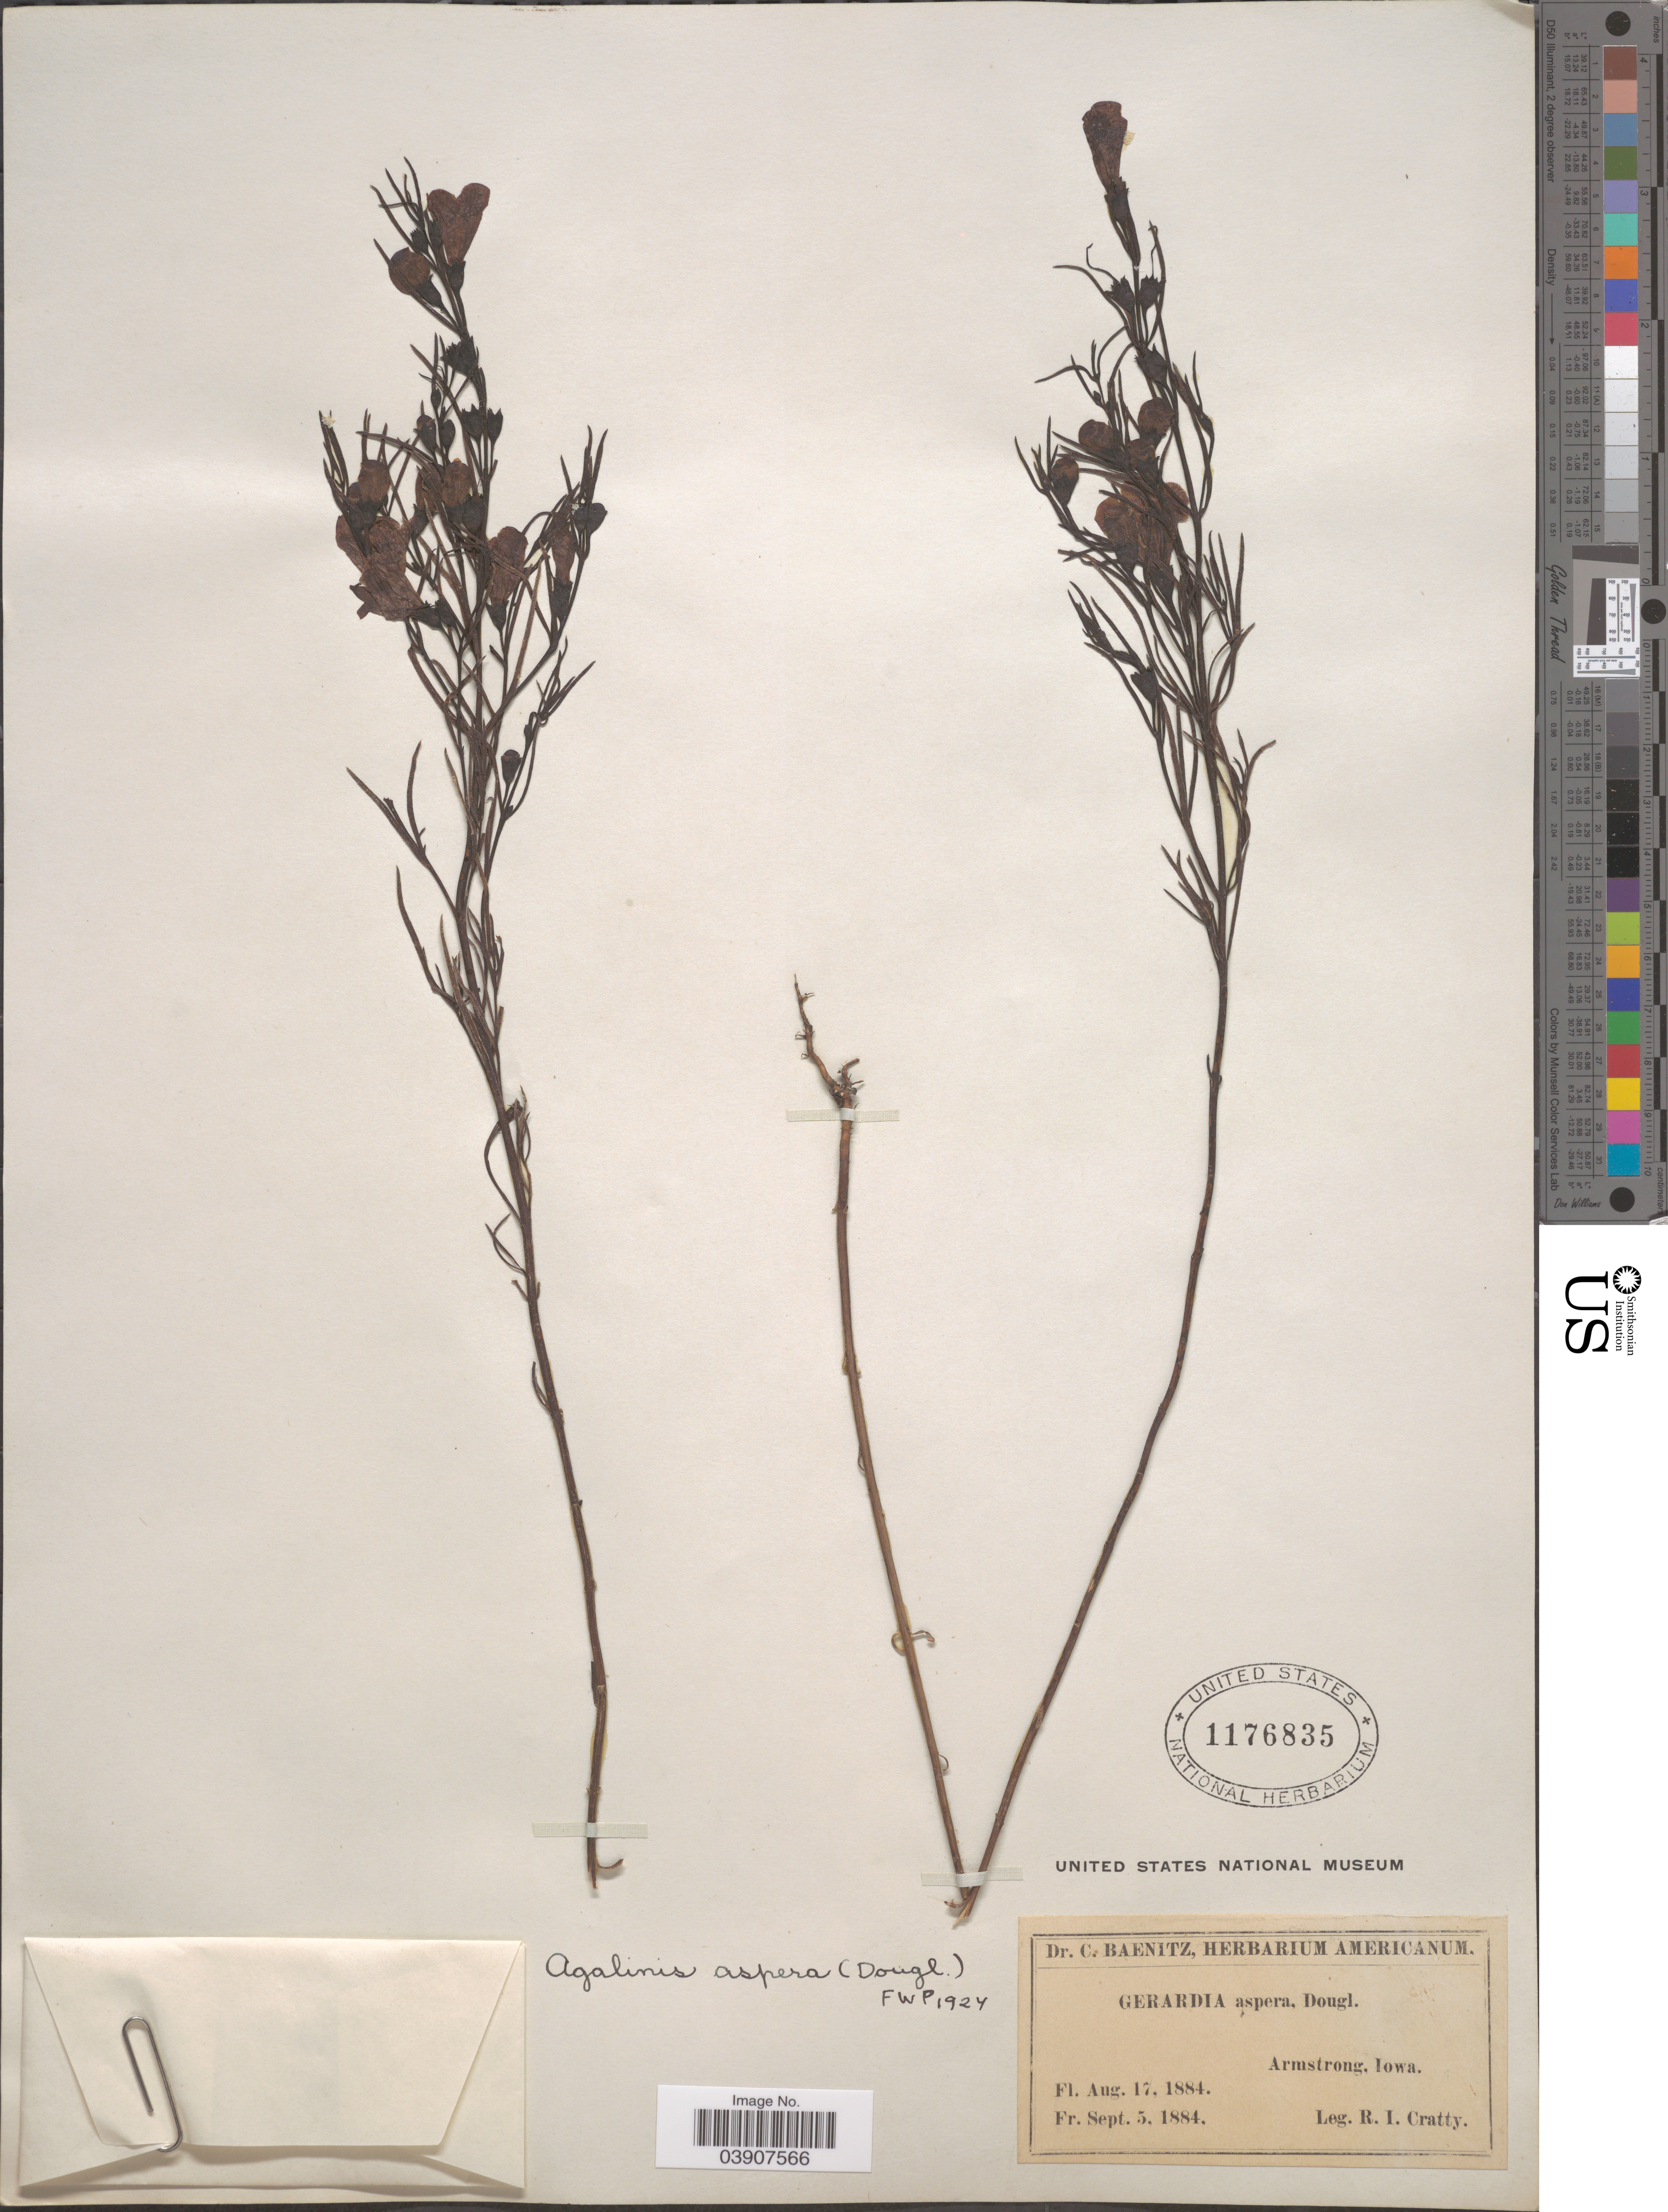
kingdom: Plantae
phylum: Tracheophyta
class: Magnoliopsida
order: Lamiales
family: Orobanchaceae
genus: Agalinis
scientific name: Agalinis aspera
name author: (Douglas ex Benth.) Britton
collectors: R. Cratty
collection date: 1884-08-17/1884-09-05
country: United States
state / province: Iowa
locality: Armstrong.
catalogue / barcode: US 1176835